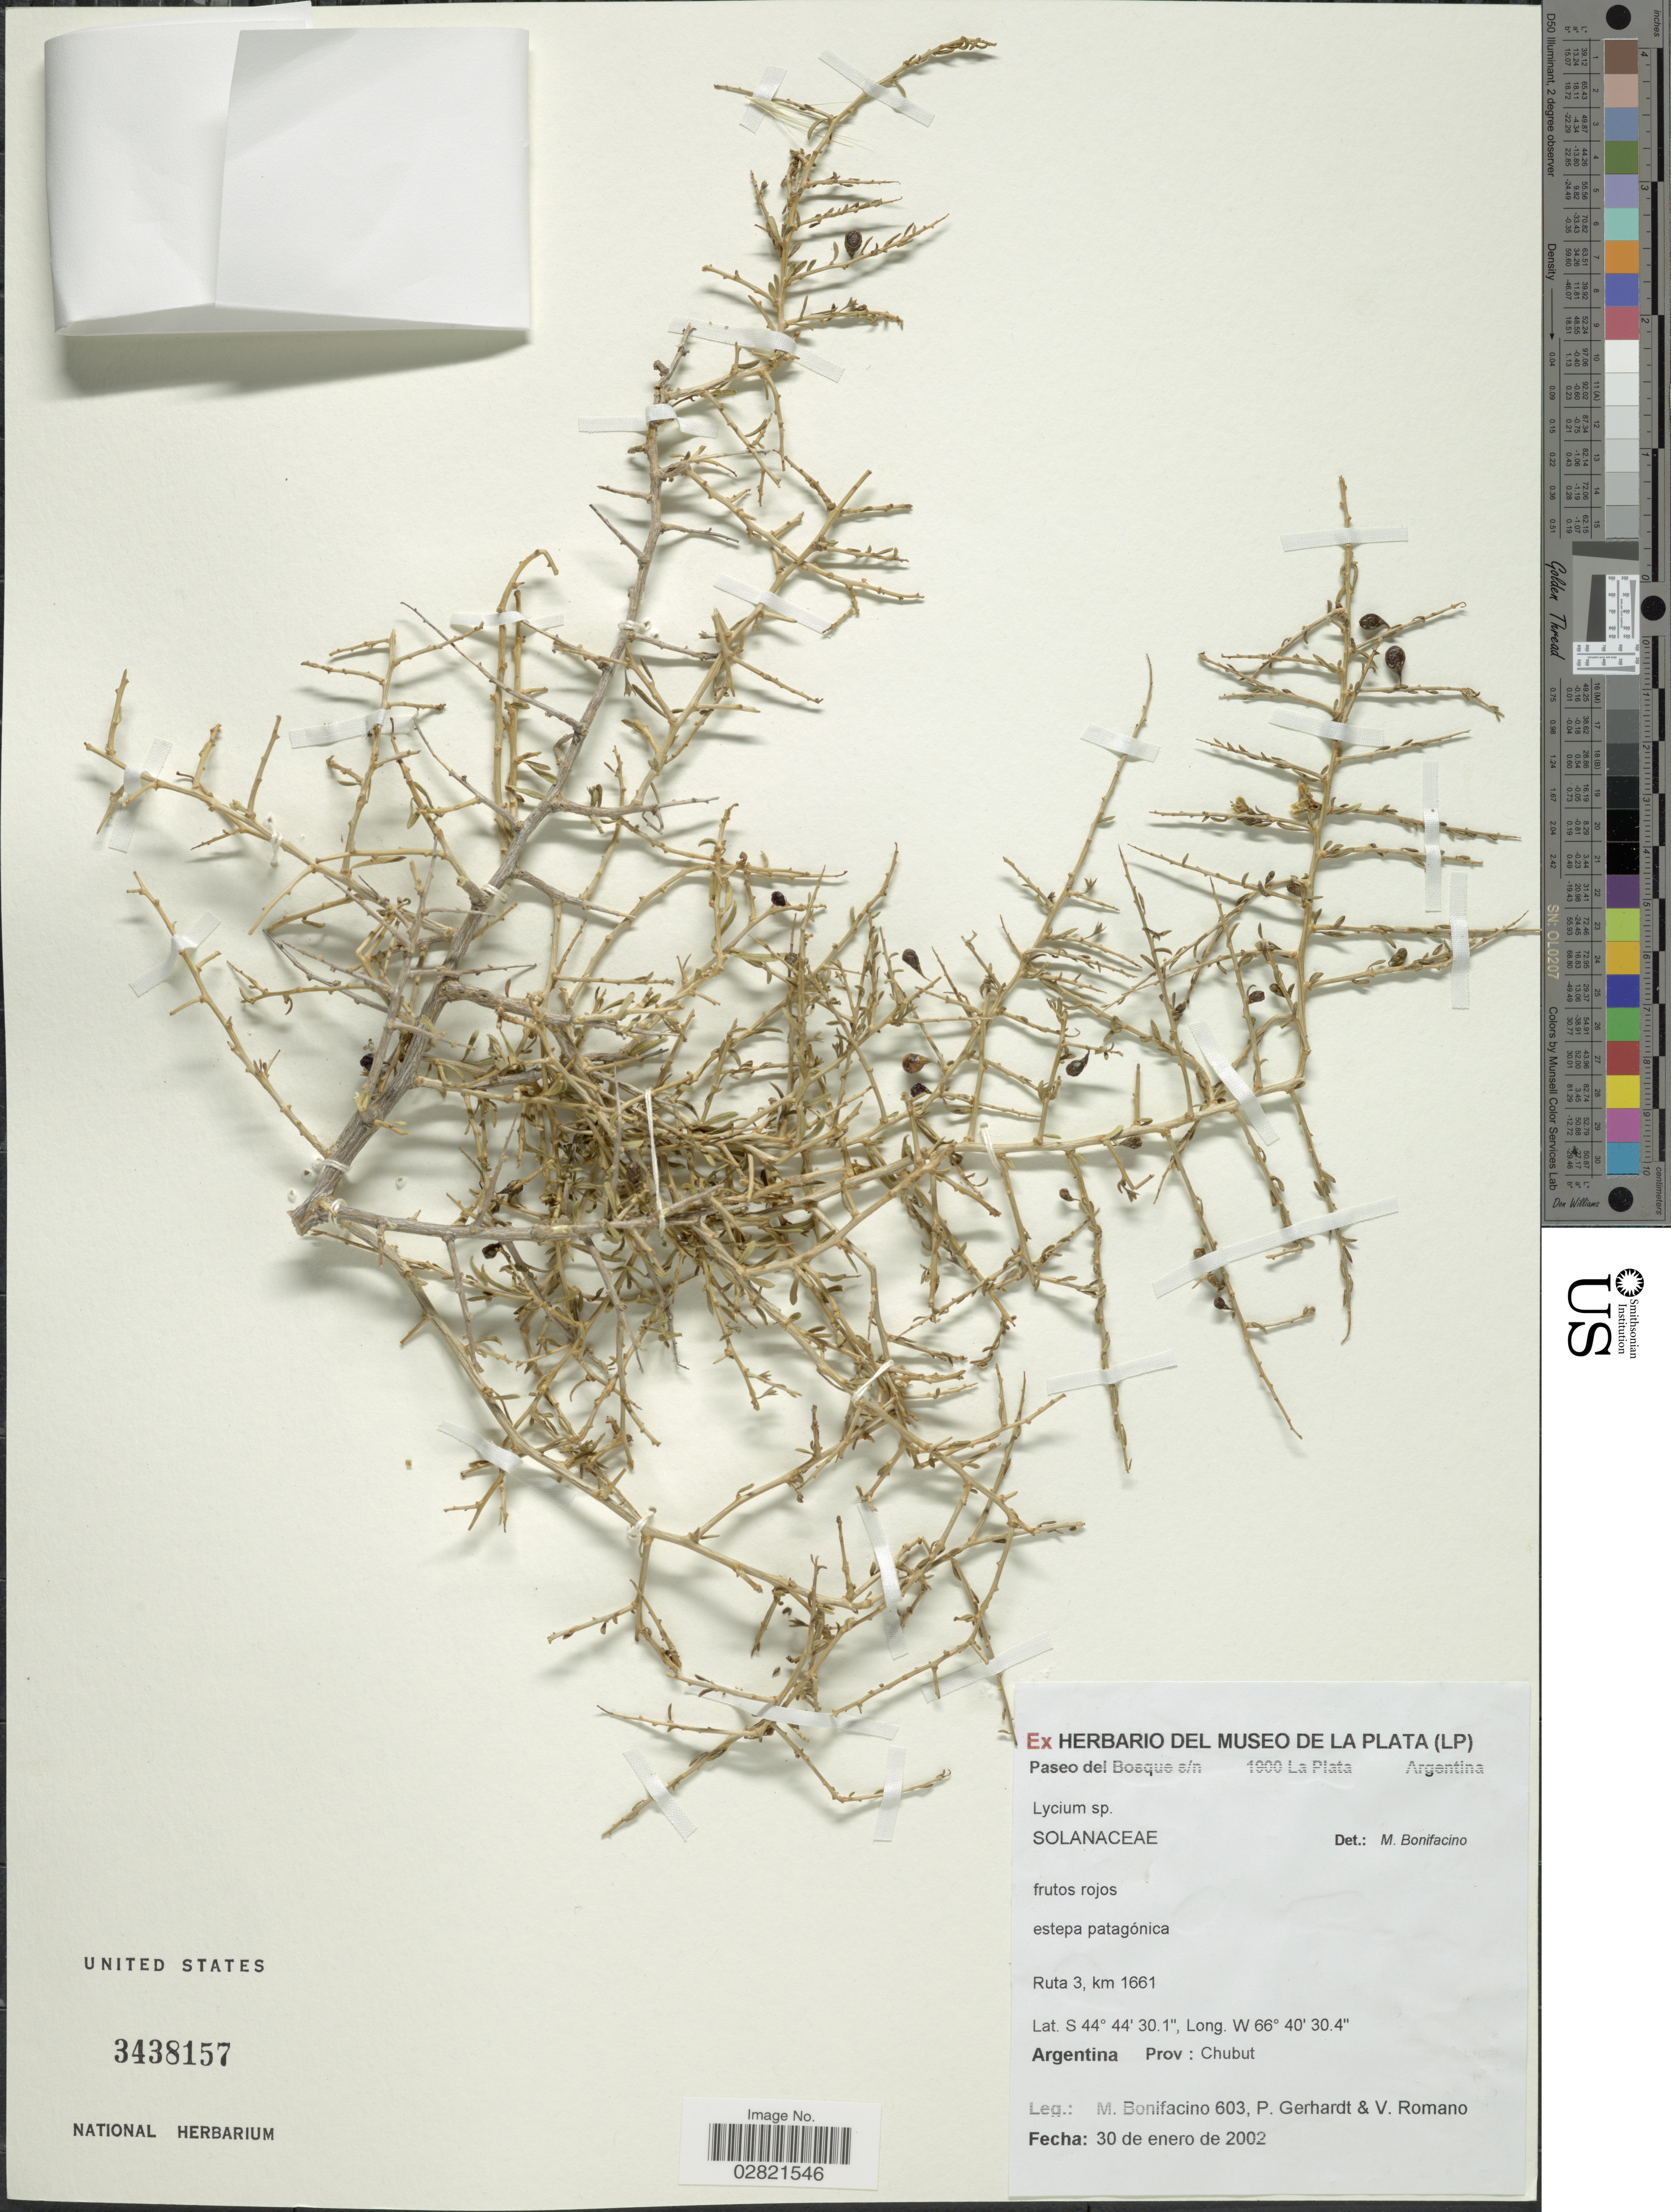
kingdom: Plantae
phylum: Tracheophyta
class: Magnoliopsida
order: Solanales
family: Solanaceae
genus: Lycium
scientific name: Lycium sp.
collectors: M. Bonifacino, P. Gerhardt & V. Romano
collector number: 0603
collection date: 2002-01-30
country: Argentina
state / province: Chubut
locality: Ruta 3, km 1661. Prov: Chubut.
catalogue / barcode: US 3438157